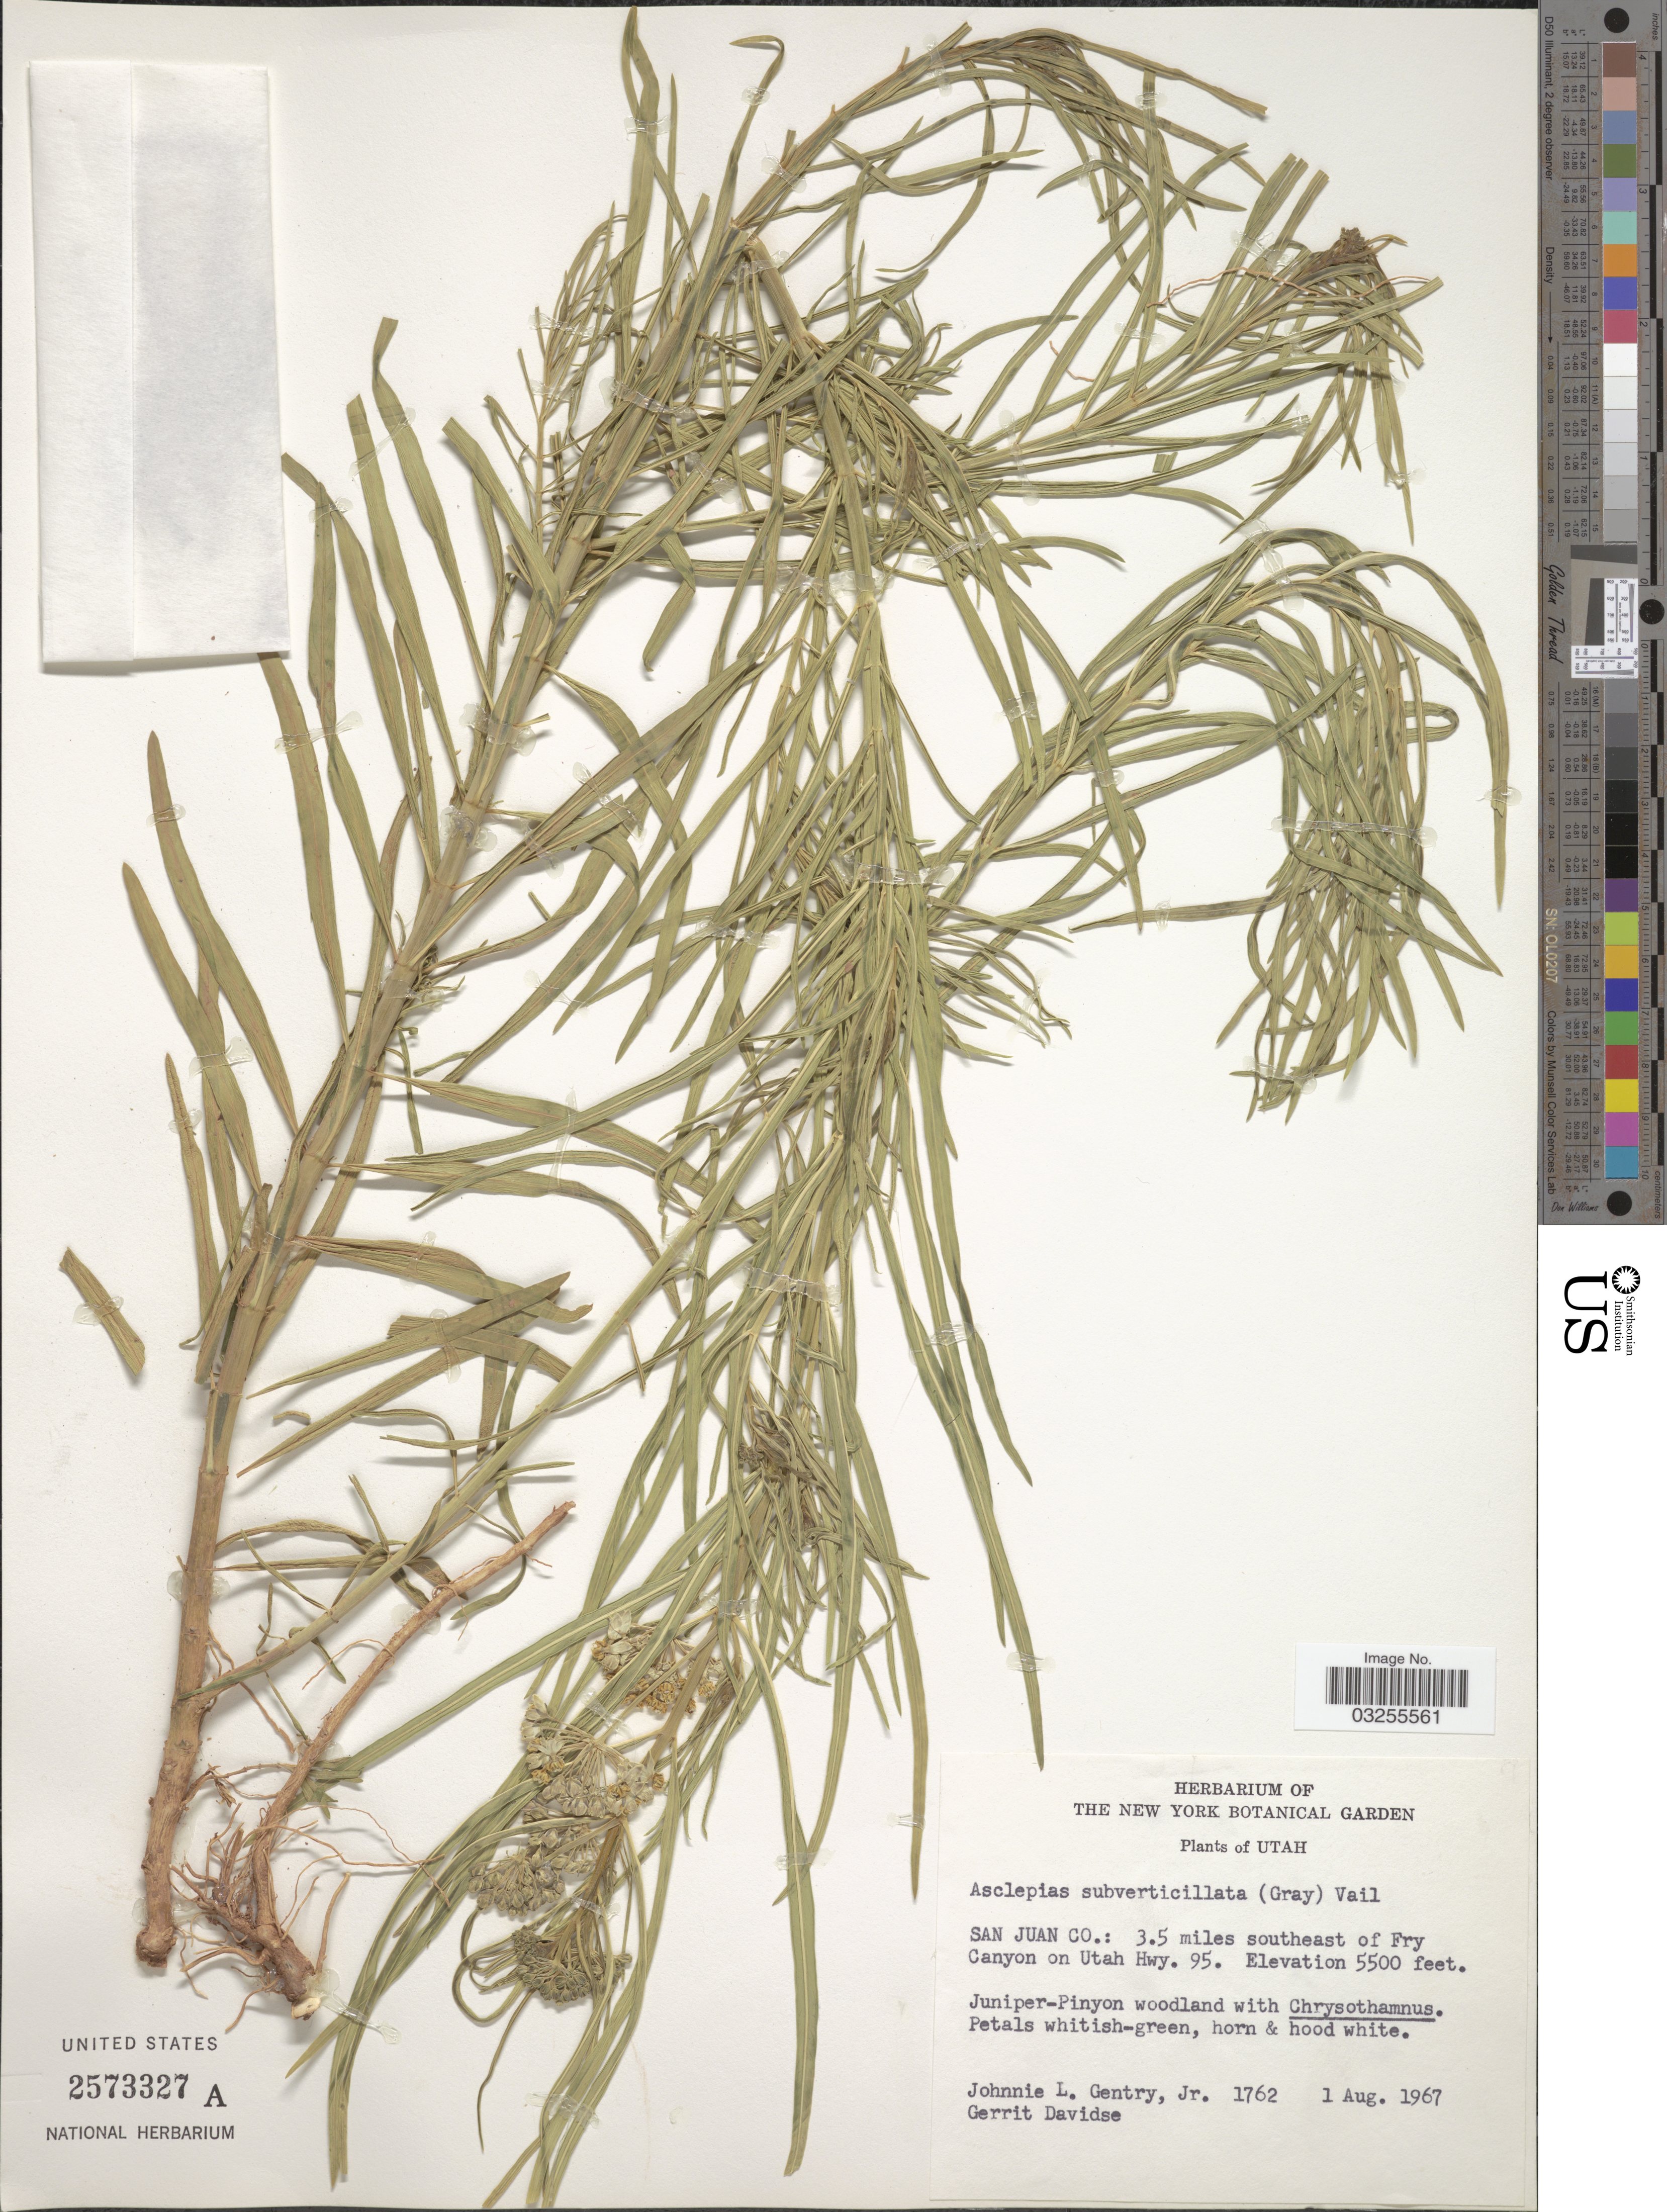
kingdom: Plantae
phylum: Tracheophyta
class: Magnoliopsida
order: Gentianales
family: Apocynaceae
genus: Asclepias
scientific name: Asclepias subverticillata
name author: (A. Gray) Vail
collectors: J. L. Gentry & G. Davidse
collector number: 1762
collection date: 1967-08-01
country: United States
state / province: Utah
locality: San Juan Co.: 3.5 miles southeast of Fry Canyon on Utah Hwy. 95.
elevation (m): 1676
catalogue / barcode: US 2573327A